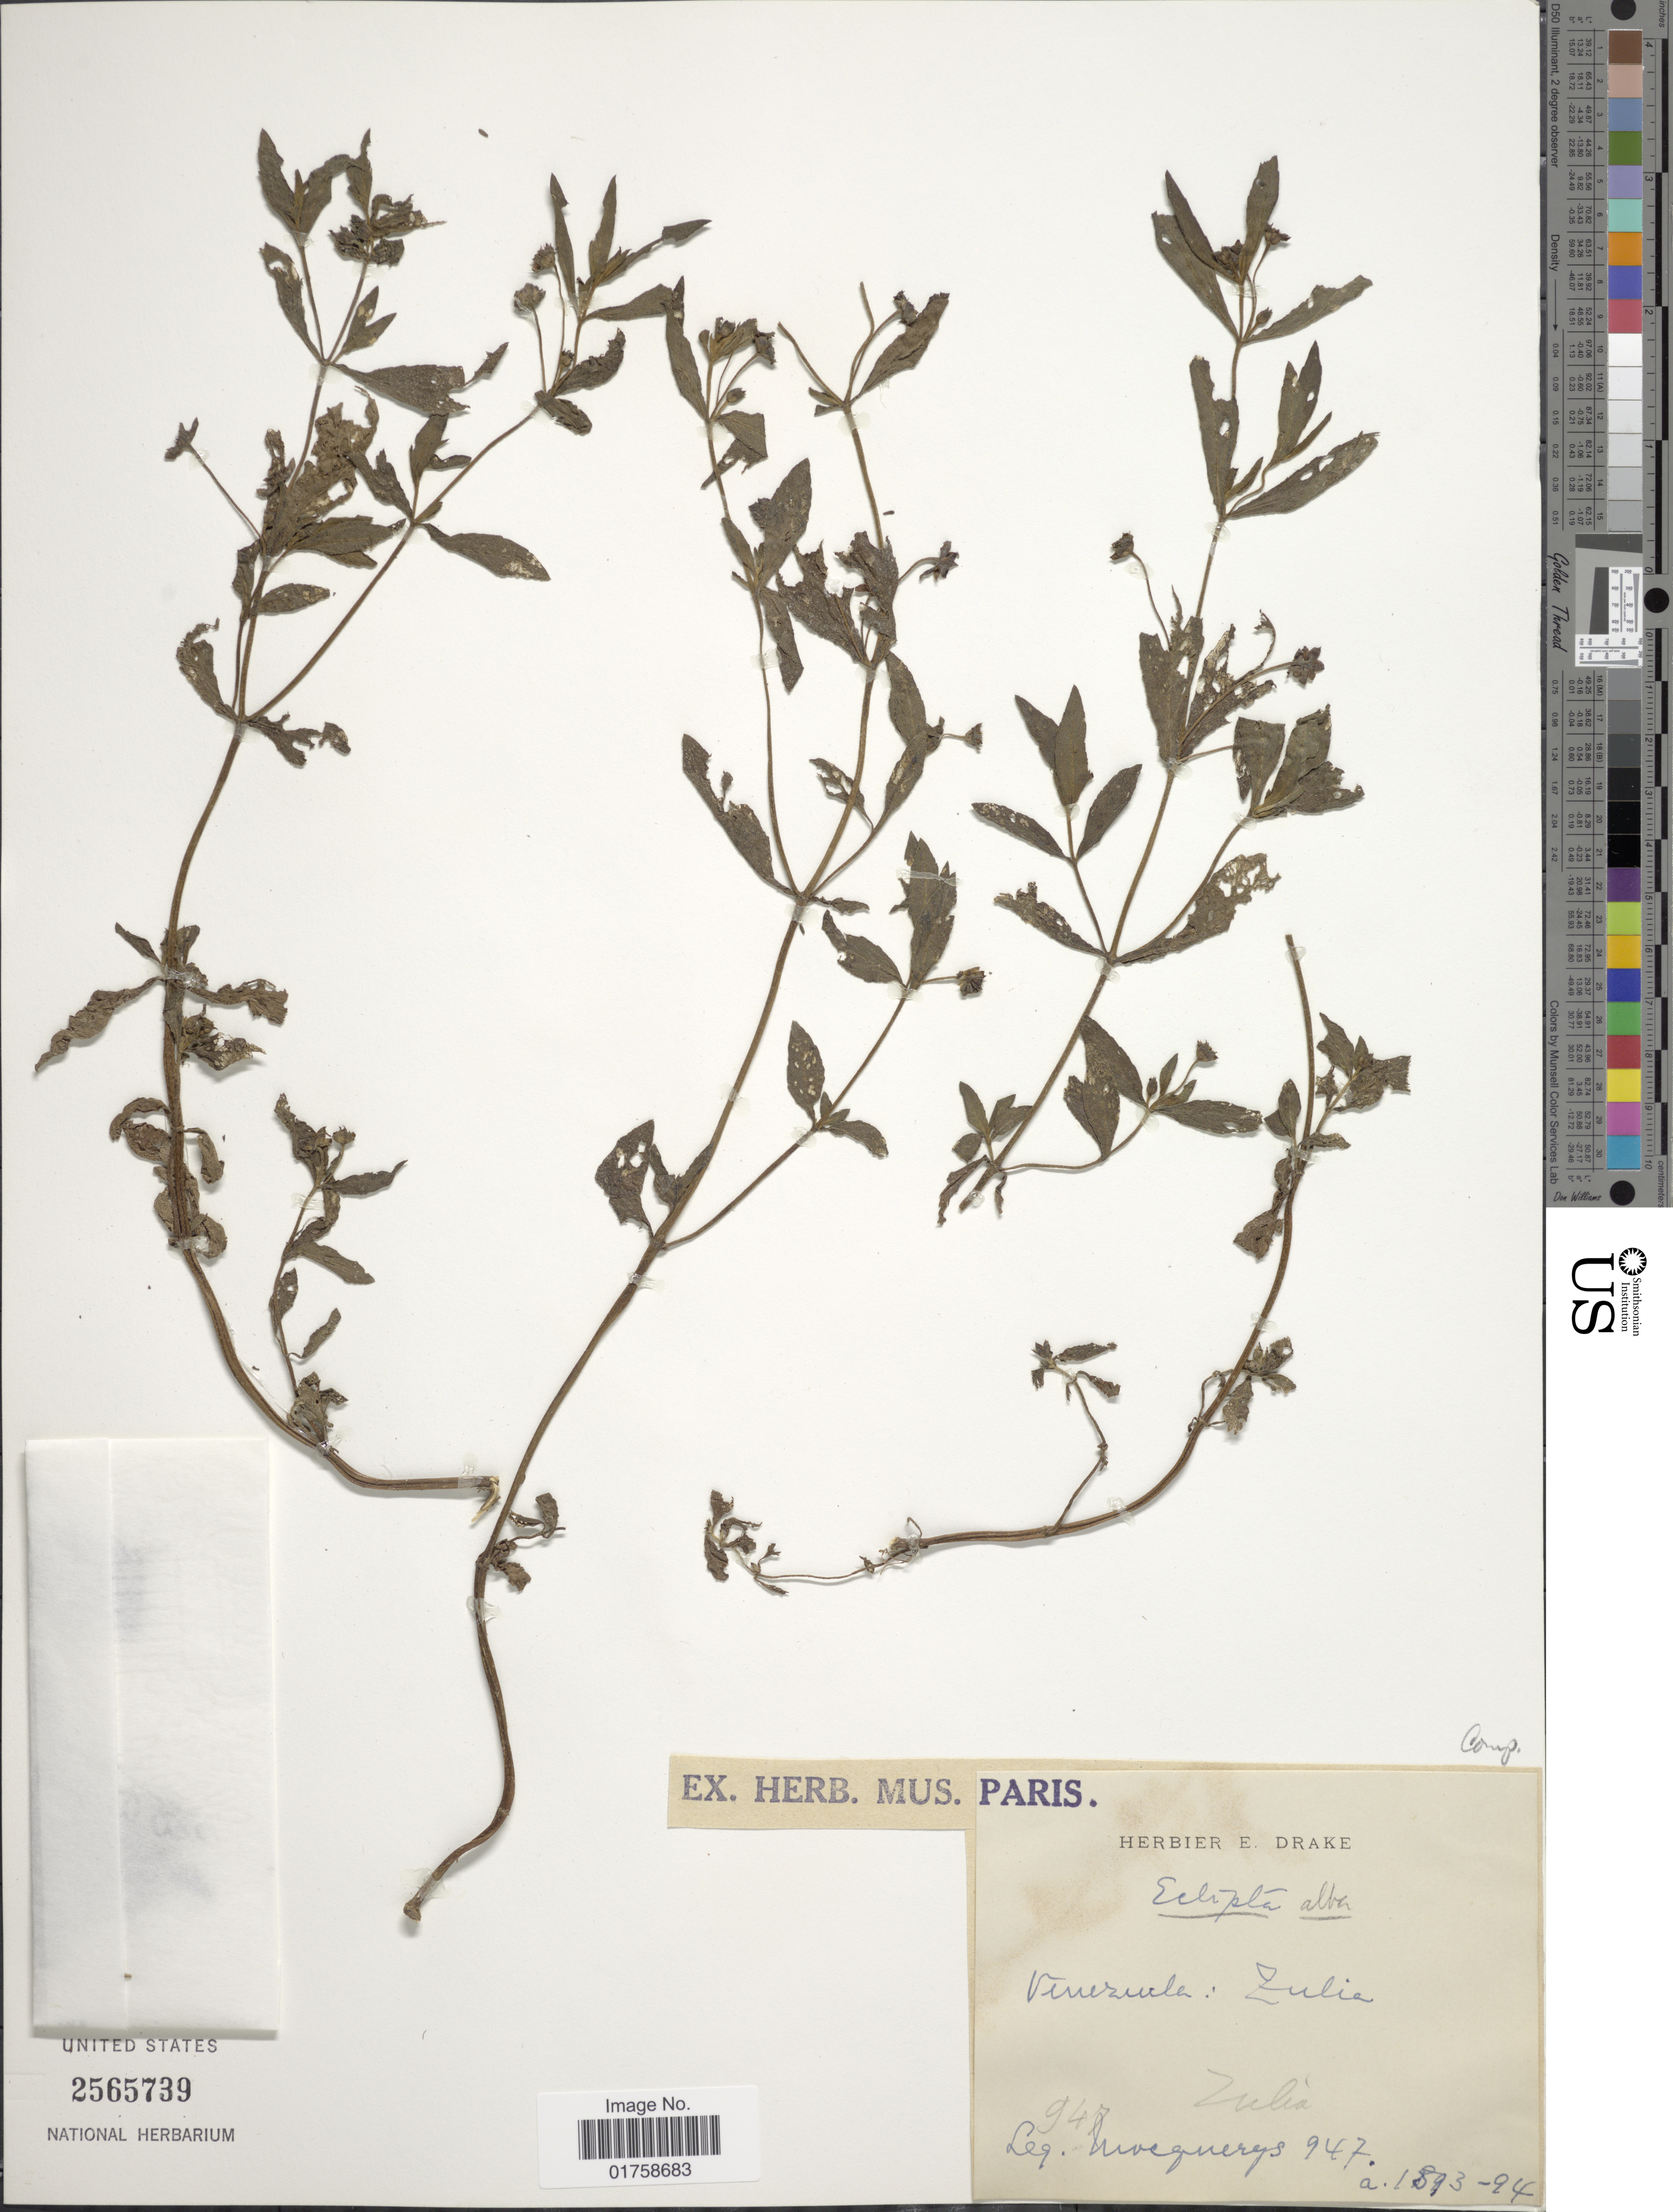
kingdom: Plantae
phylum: Tracheophyta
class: Magnoliopsida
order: Asterales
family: Asteraceae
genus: Eclipta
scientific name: Eclipta alba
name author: (L.) Hassk.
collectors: A. Mocquerys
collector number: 947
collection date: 1893/1894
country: Venezuela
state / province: Zulia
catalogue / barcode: US 2564739